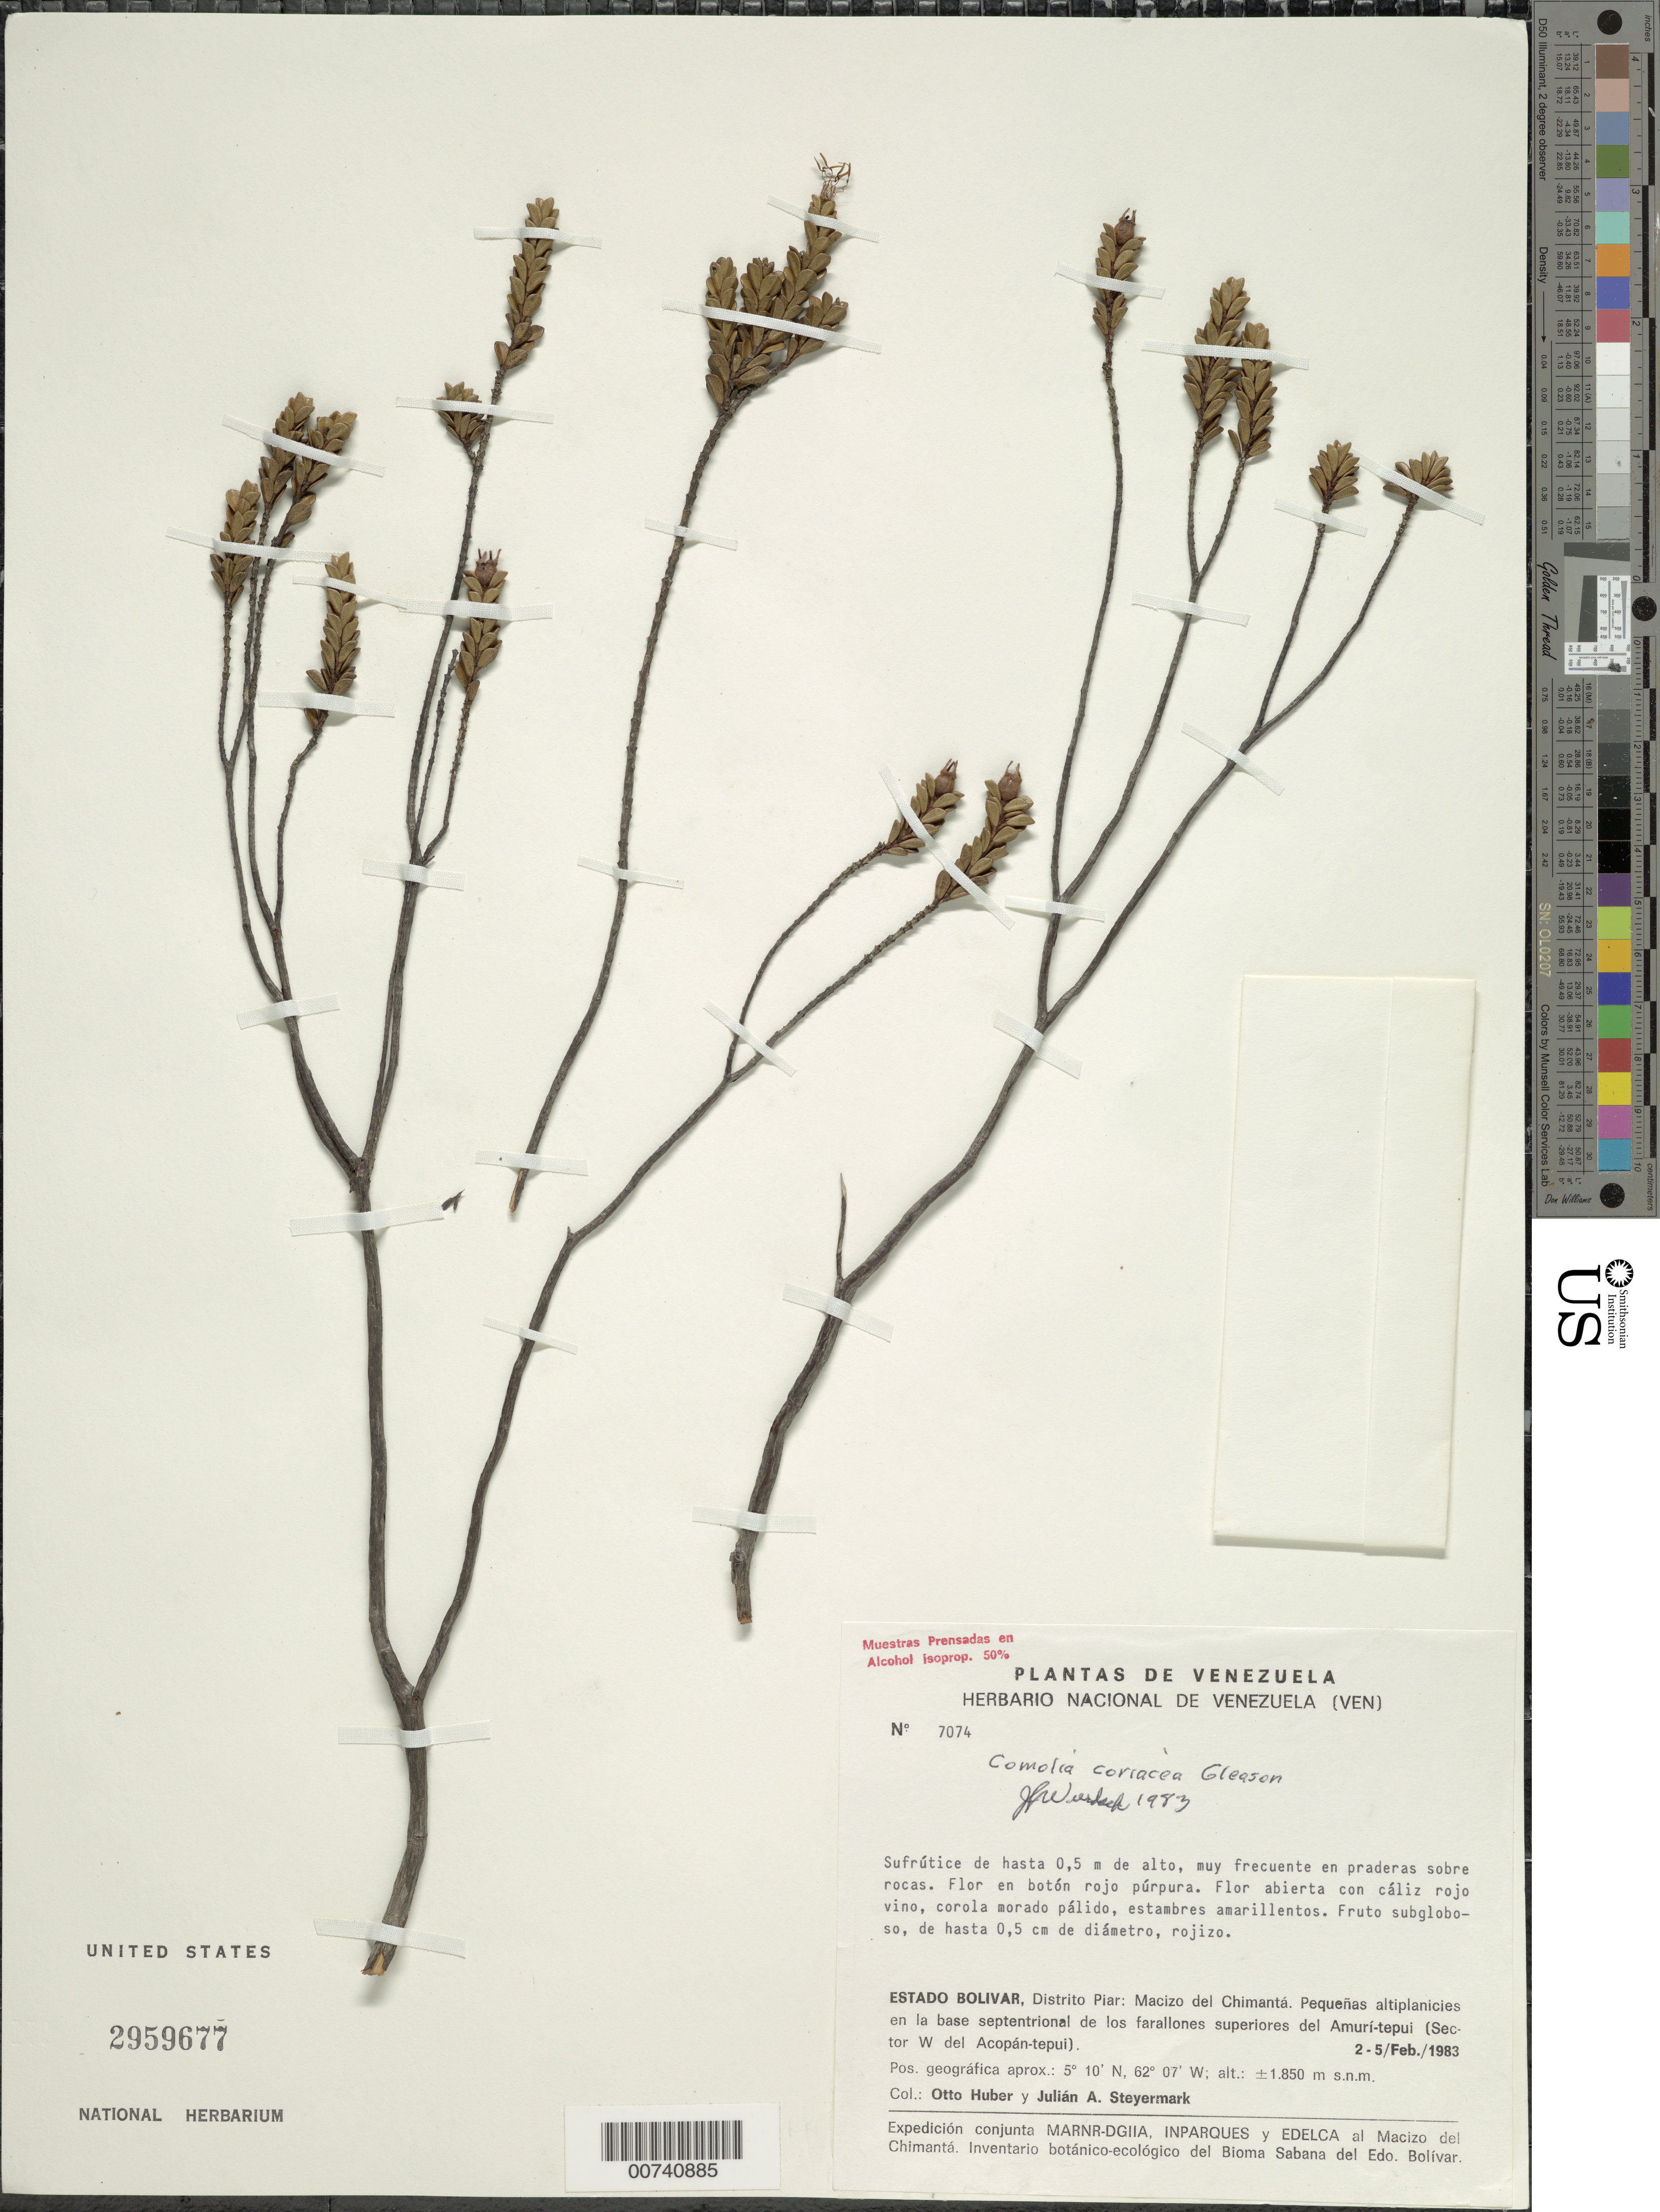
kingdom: Plantae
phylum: Tracheophyta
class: Magnoliopsida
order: Myrtales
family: Melastomataceae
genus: Comoliopsis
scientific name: Comoliopsis coriacea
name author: (Gleason) M.J. Rocha & P.J.F. Guim.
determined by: Nunes da Silva, Diego, (RB), Jardim Botanico do Rio de Janeiro - Herbario (BRAZIL)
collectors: O. Huber & J. Steyermark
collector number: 7074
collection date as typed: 2-Feb-83 to 5-Feb-83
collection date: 1983-02-02/1983-02-05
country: Venezuela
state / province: Bolívar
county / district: Piar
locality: Macizo del Chimantá, los farallones superíores del Amurí-tepuí (sect. W Acopán-tepuí)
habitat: Rocky meadows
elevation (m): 1850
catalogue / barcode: US 2959677